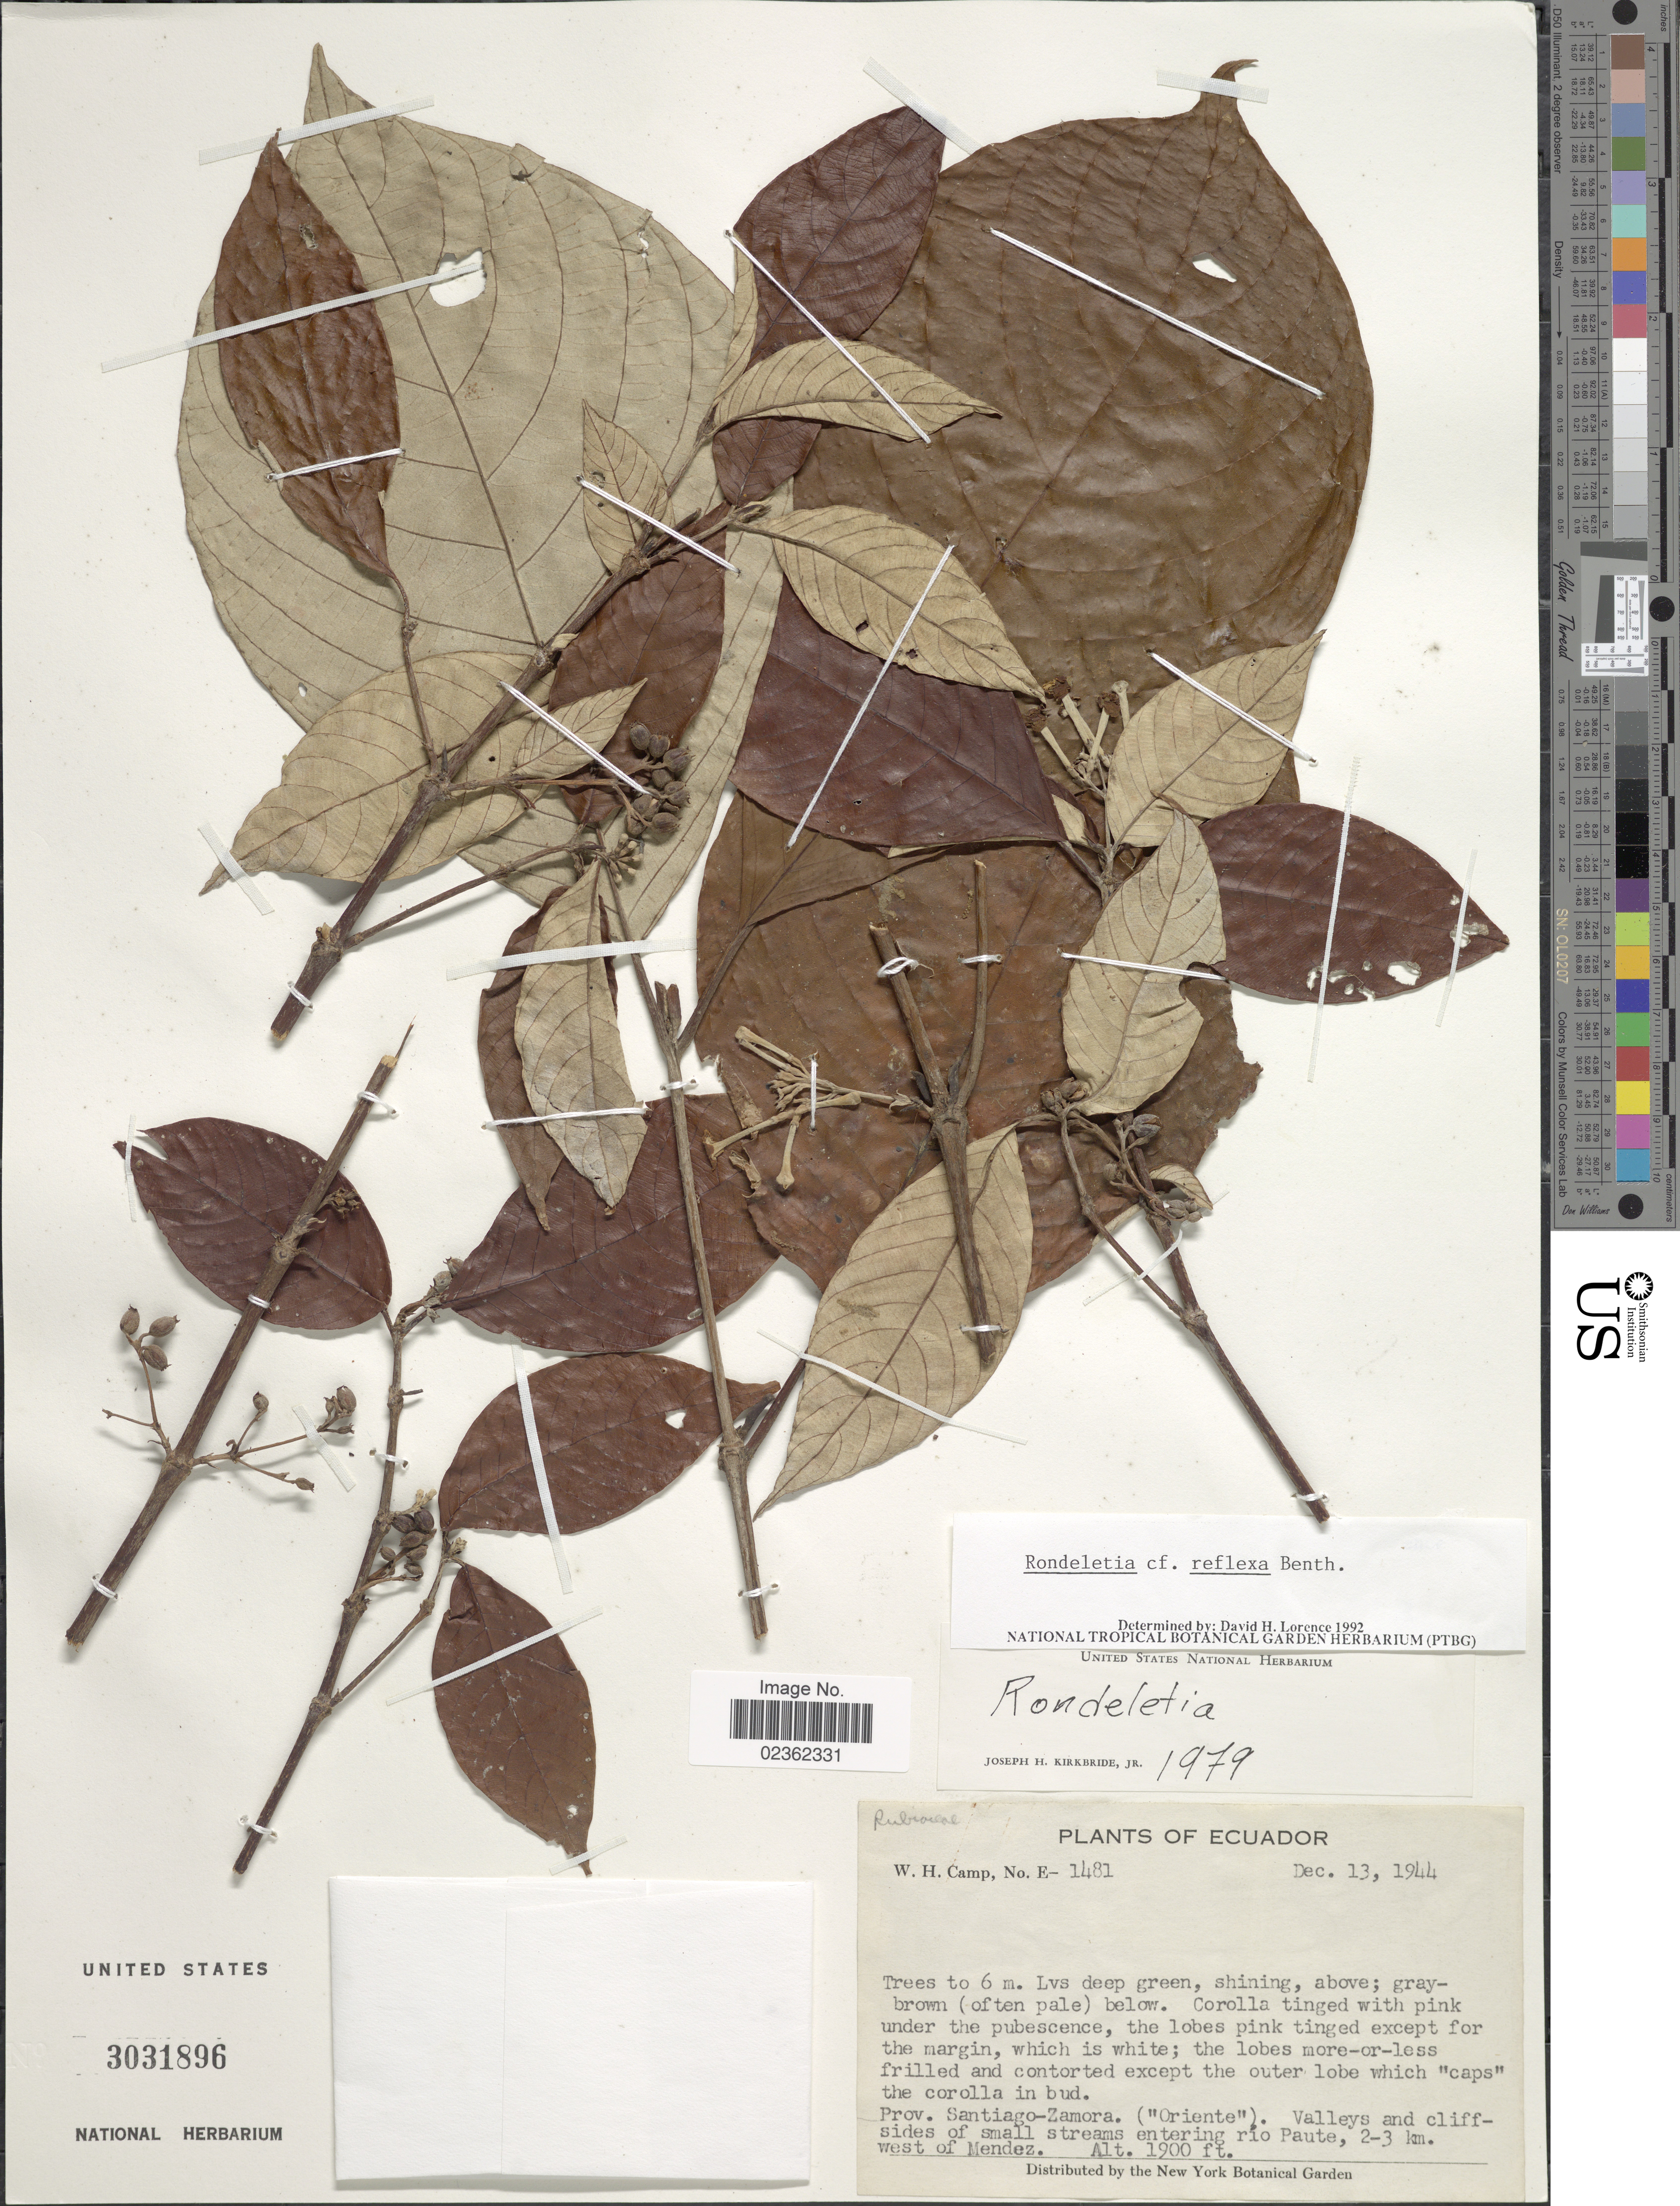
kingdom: Plantae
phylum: Tracheophyta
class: Magnoliopsida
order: Gentianales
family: Rubiaceae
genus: Rondeletia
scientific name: Rondeletia reflexa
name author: Benth.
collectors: W. H. Camp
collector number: E-1481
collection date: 1944-12-13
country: Ecuador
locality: Prov. Santiago-Zamora, ("Oriente"), Valleys and cliffsides of small streams entering rio Paute, 2-3 km. west of Mendez.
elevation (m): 579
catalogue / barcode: US 3031896